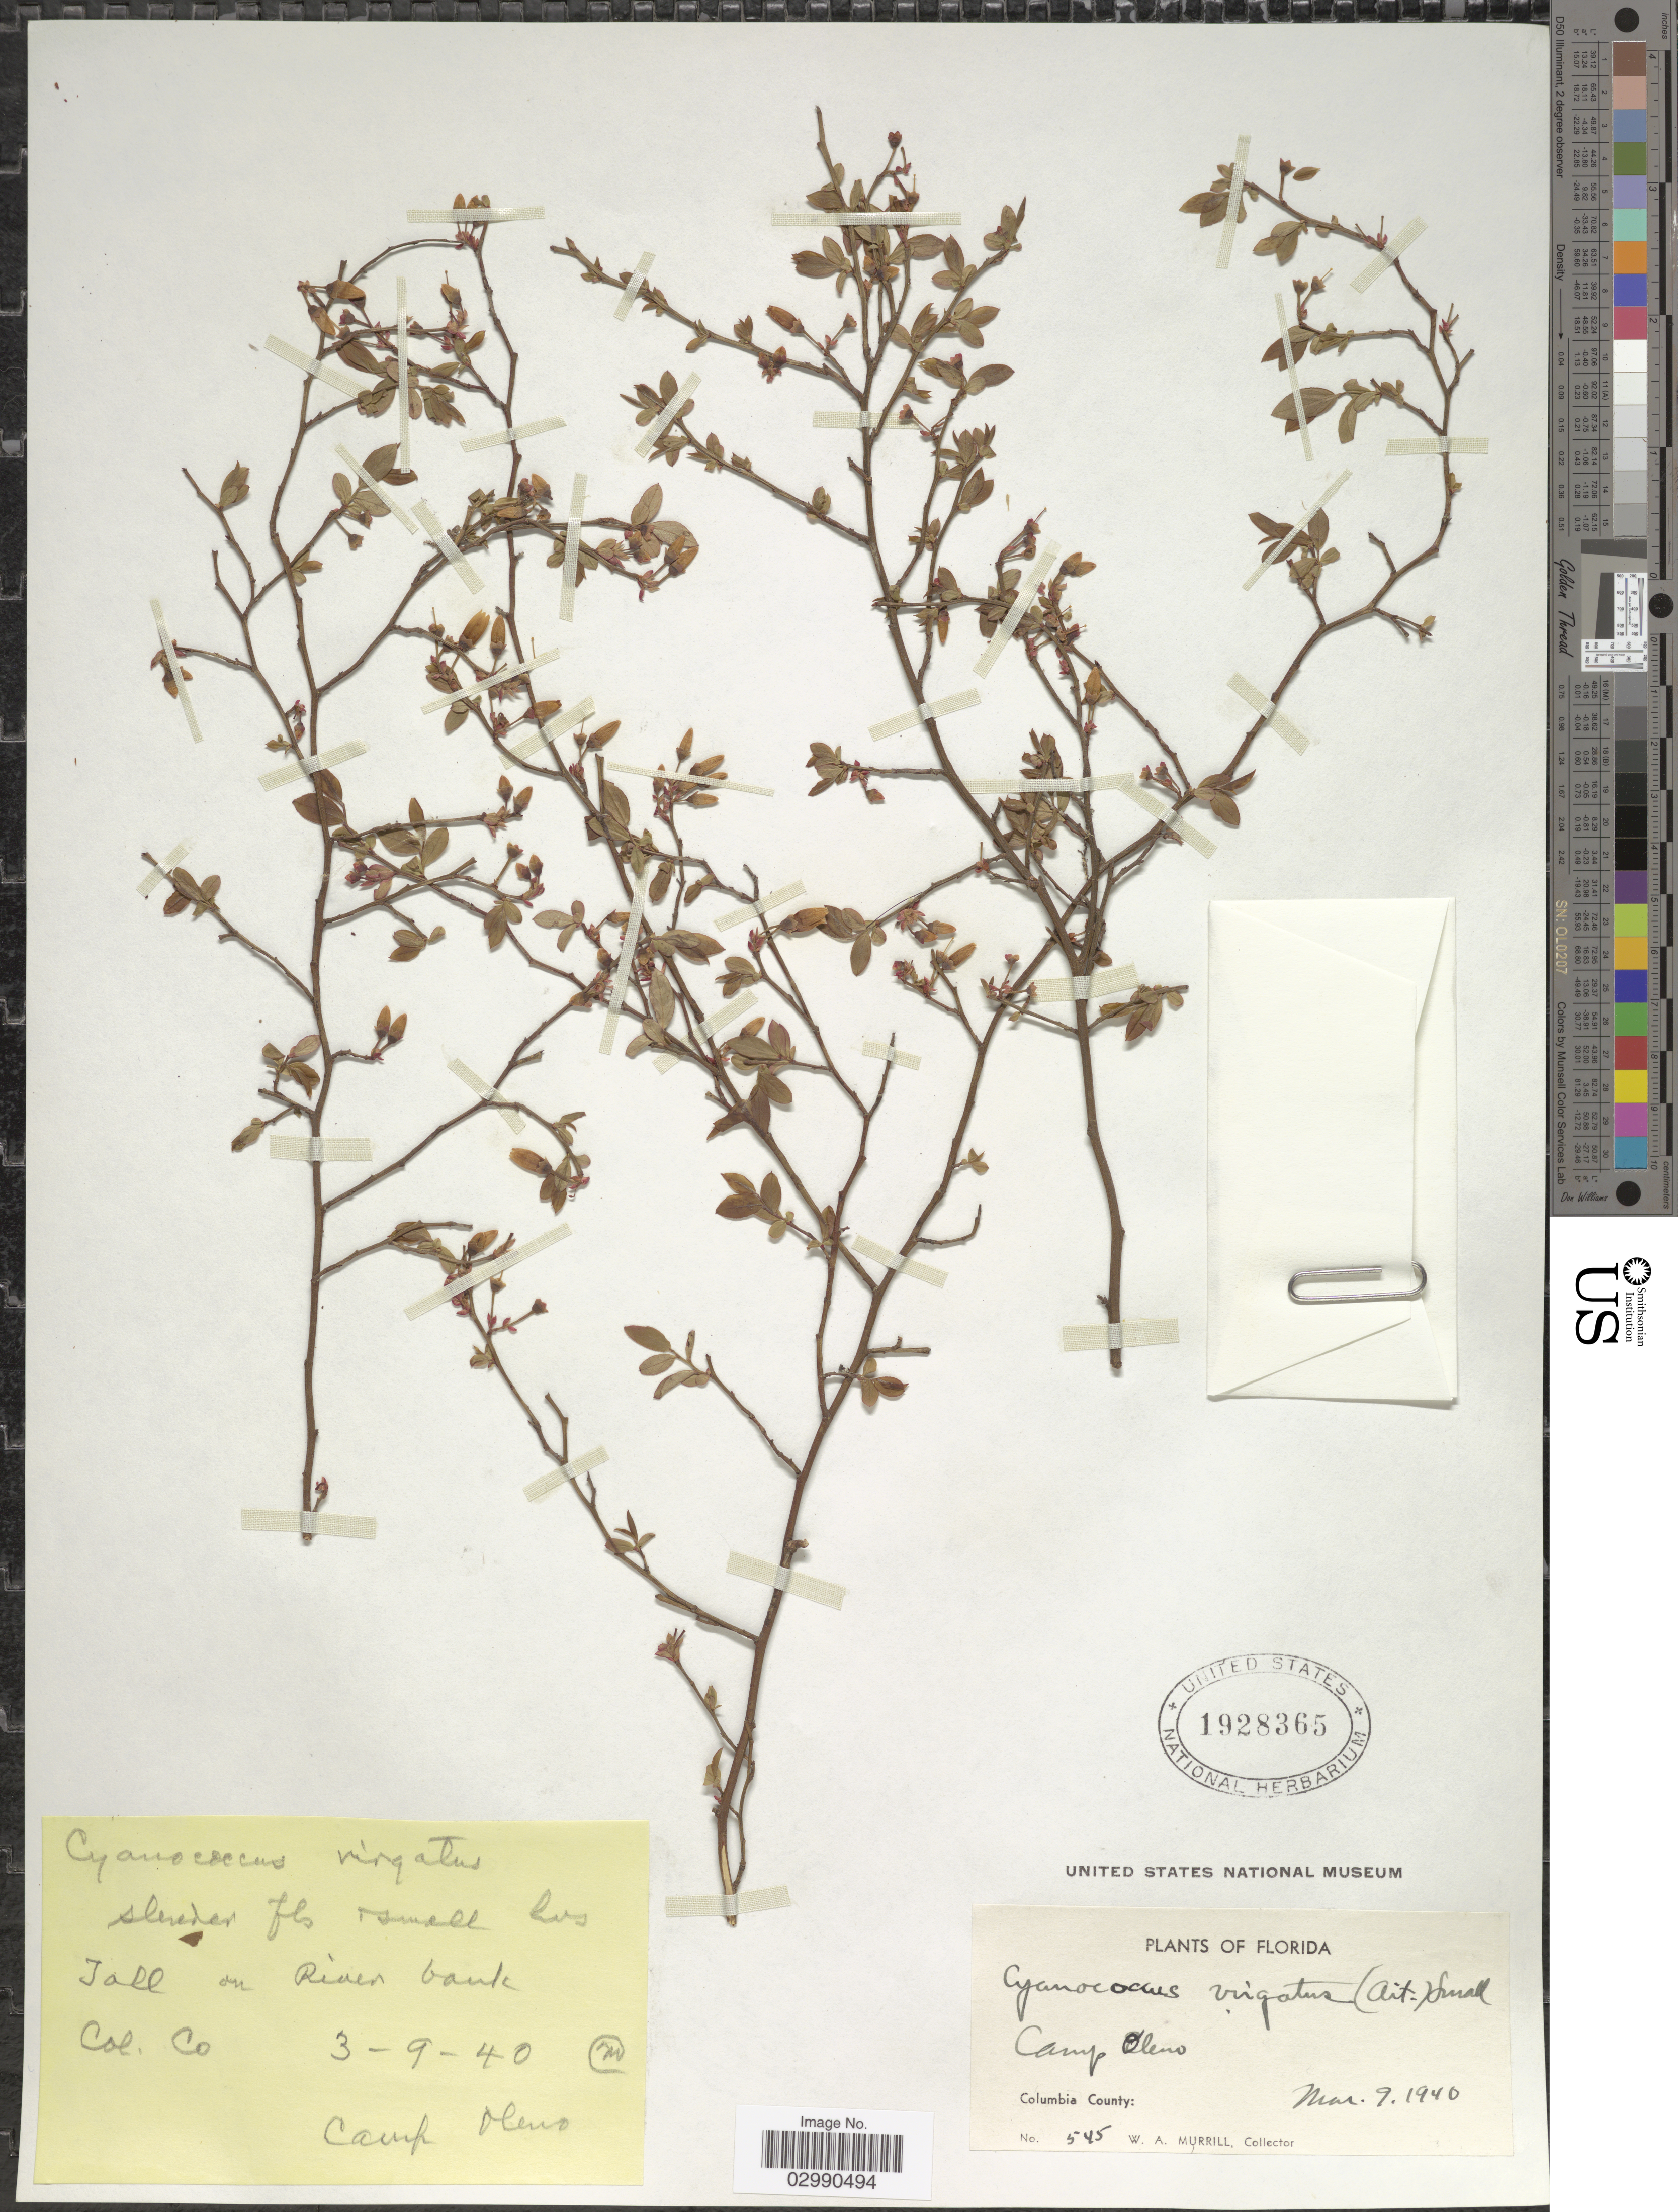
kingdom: Plantae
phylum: Tracheophyta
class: Magnoliopsida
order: Ericales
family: Ericaceae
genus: Vaccinium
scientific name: Vaccinium virgatum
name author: Aiton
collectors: W. A. Murrill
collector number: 545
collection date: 1940-03-09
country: United States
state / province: Florida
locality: Camp Oleno. Columbia County.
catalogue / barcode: US 1928365